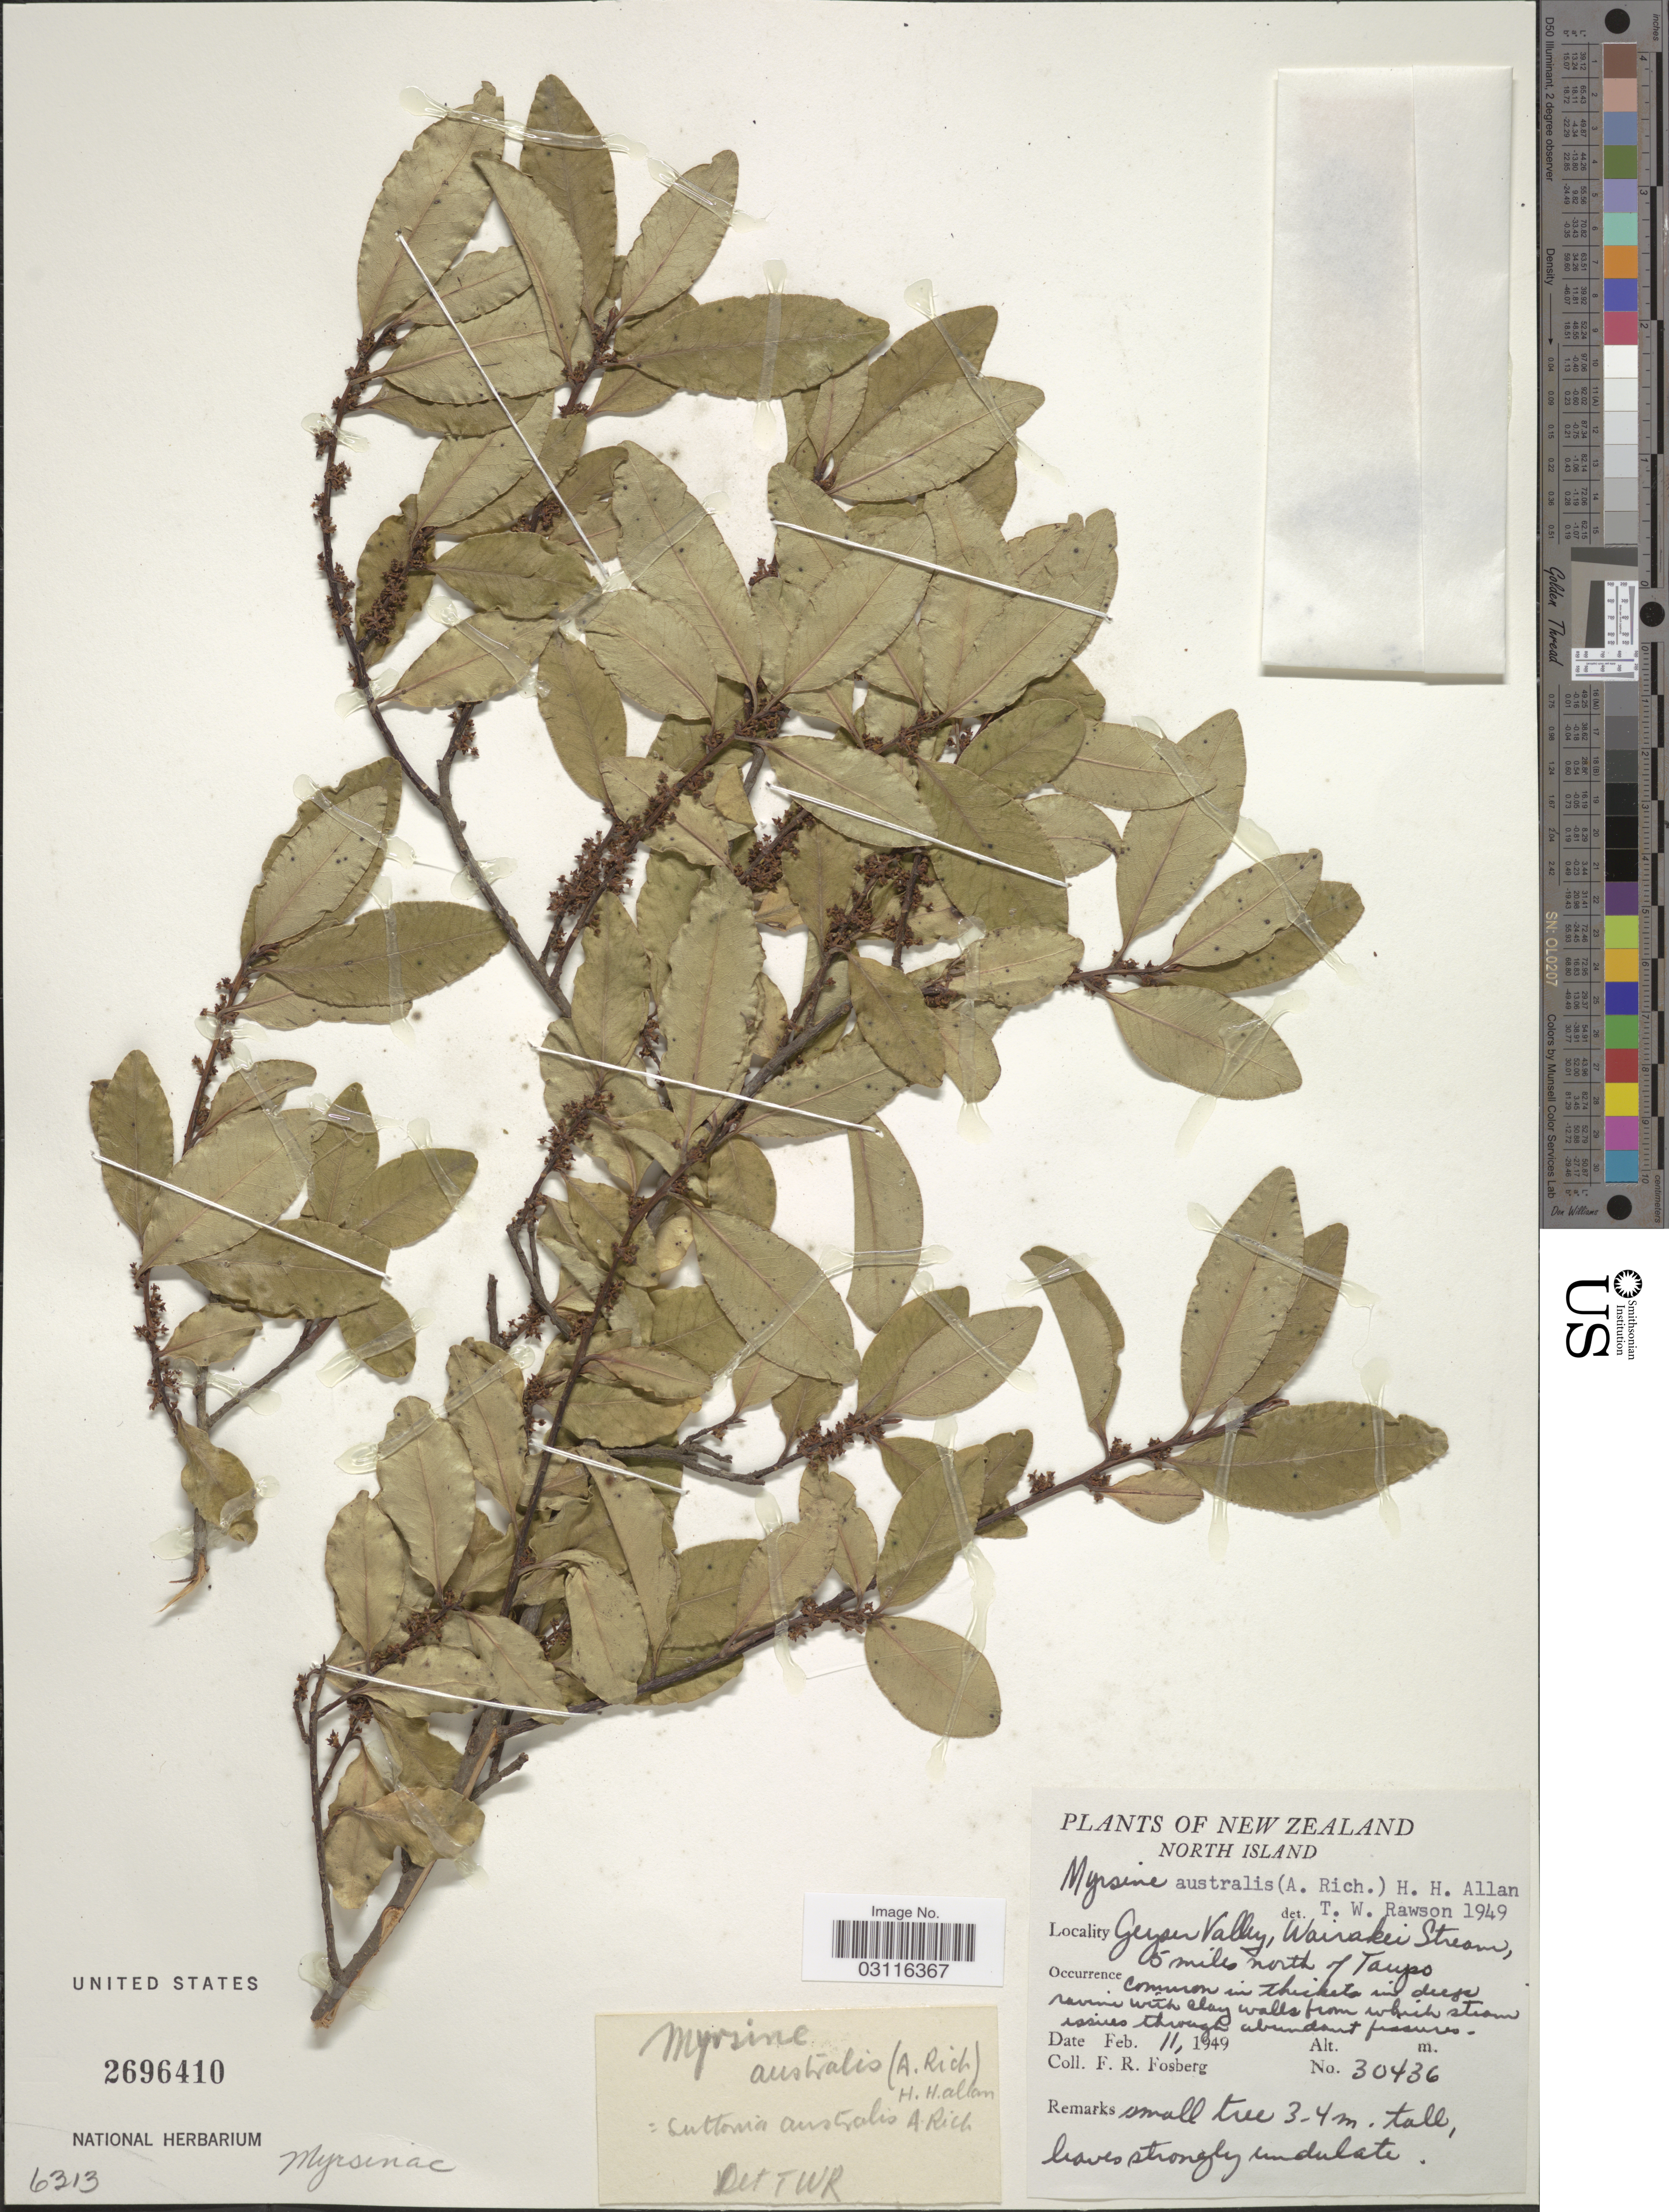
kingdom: Plantae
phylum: Tracheophyta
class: Magnoliopsida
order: Ericales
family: Primulaceae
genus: Suttonia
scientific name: Suttonia australis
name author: A. Rich.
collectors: F. R. Fosberg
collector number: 30436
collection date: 1949-02-11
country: New Zealand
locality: North Island. Geyser Valley, Wairakei Stream, 5 miles north of Taupo.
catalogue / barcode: US 2696410